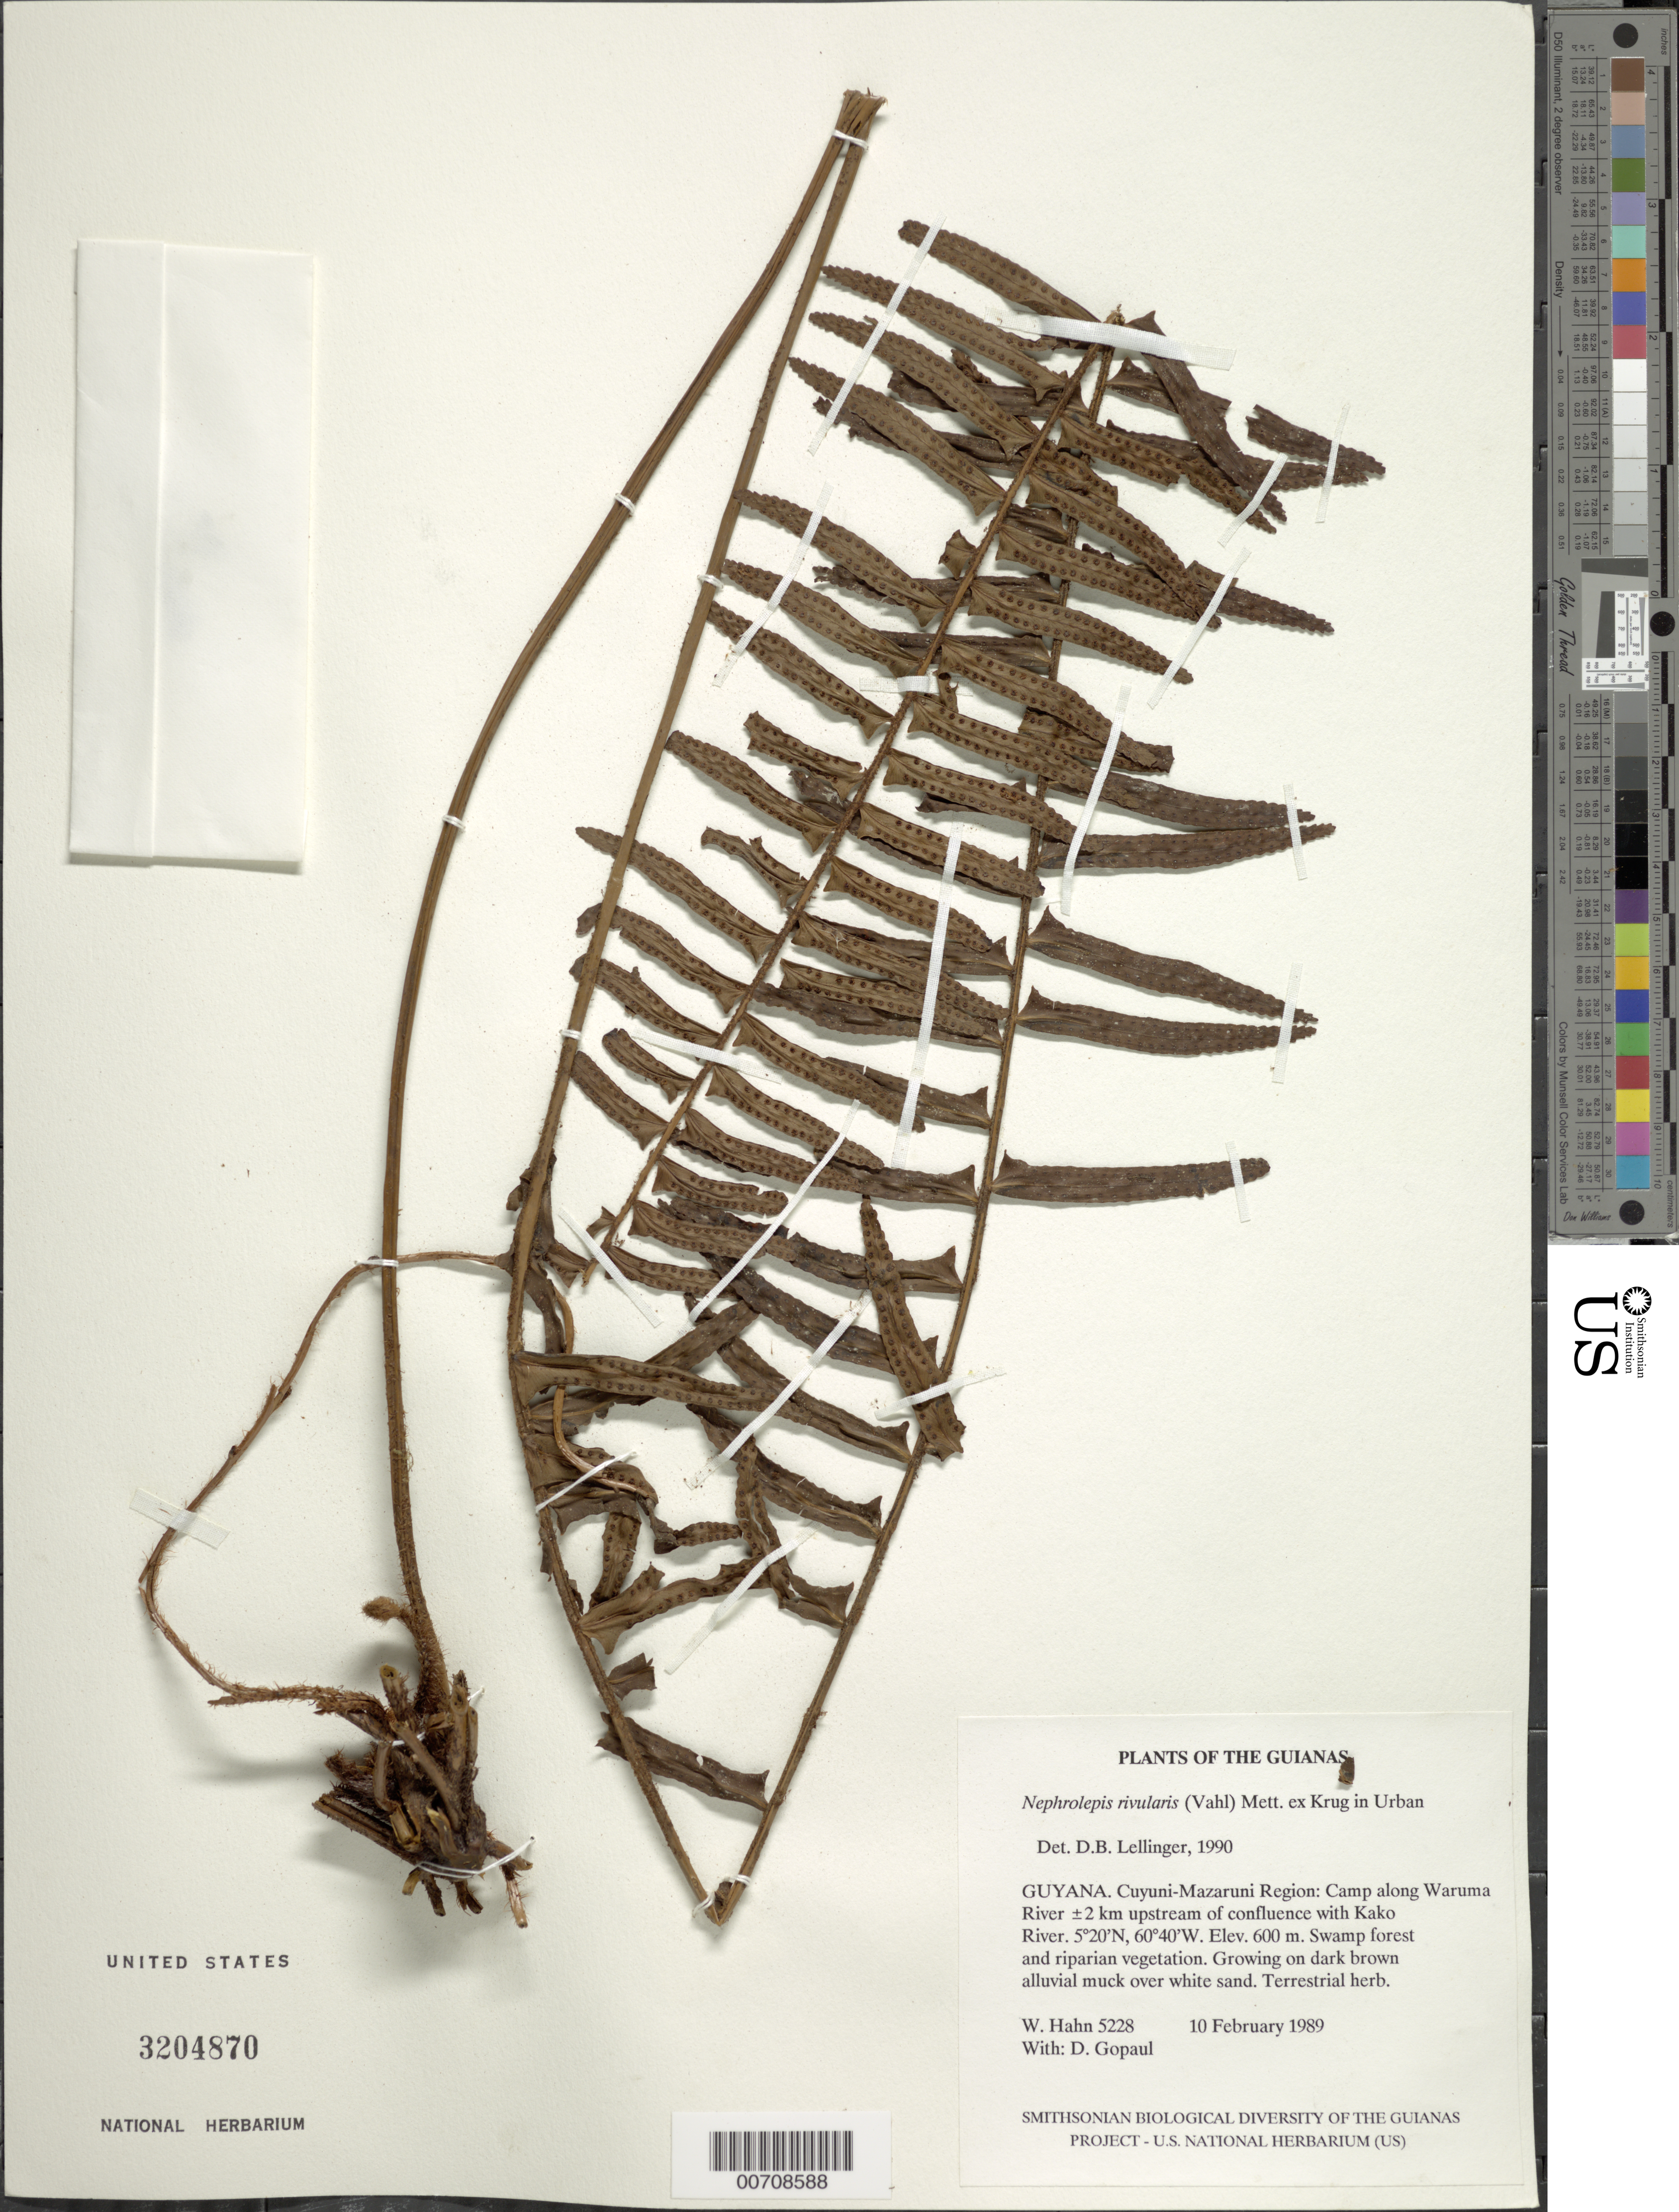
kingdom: Plantae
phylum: Tracheophyta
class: Polypodiopsida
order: Polypodiales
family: Nephrolepidaceae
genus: Nephrolepis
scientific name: Nephrolepis rivularis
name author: (Vahl) Mett. ex Krug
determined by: Lellinger, David B., (BOT), Smithsonian Institution - National Museum of Natural History (UNITED STATES)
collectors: W. Hahn & D. Gopaul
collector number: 5228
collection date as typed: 10 February 1989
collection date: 1989-02-10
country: Guyana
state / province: Cuyuni-Mazaruni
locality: Camp along Waruma River ±2 km upstream of confluence with Kako River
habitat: Swamp forest and Riparian vegetation Growing on dark brown alluvial muck over white sand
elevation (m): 600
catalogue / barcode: US 3204870